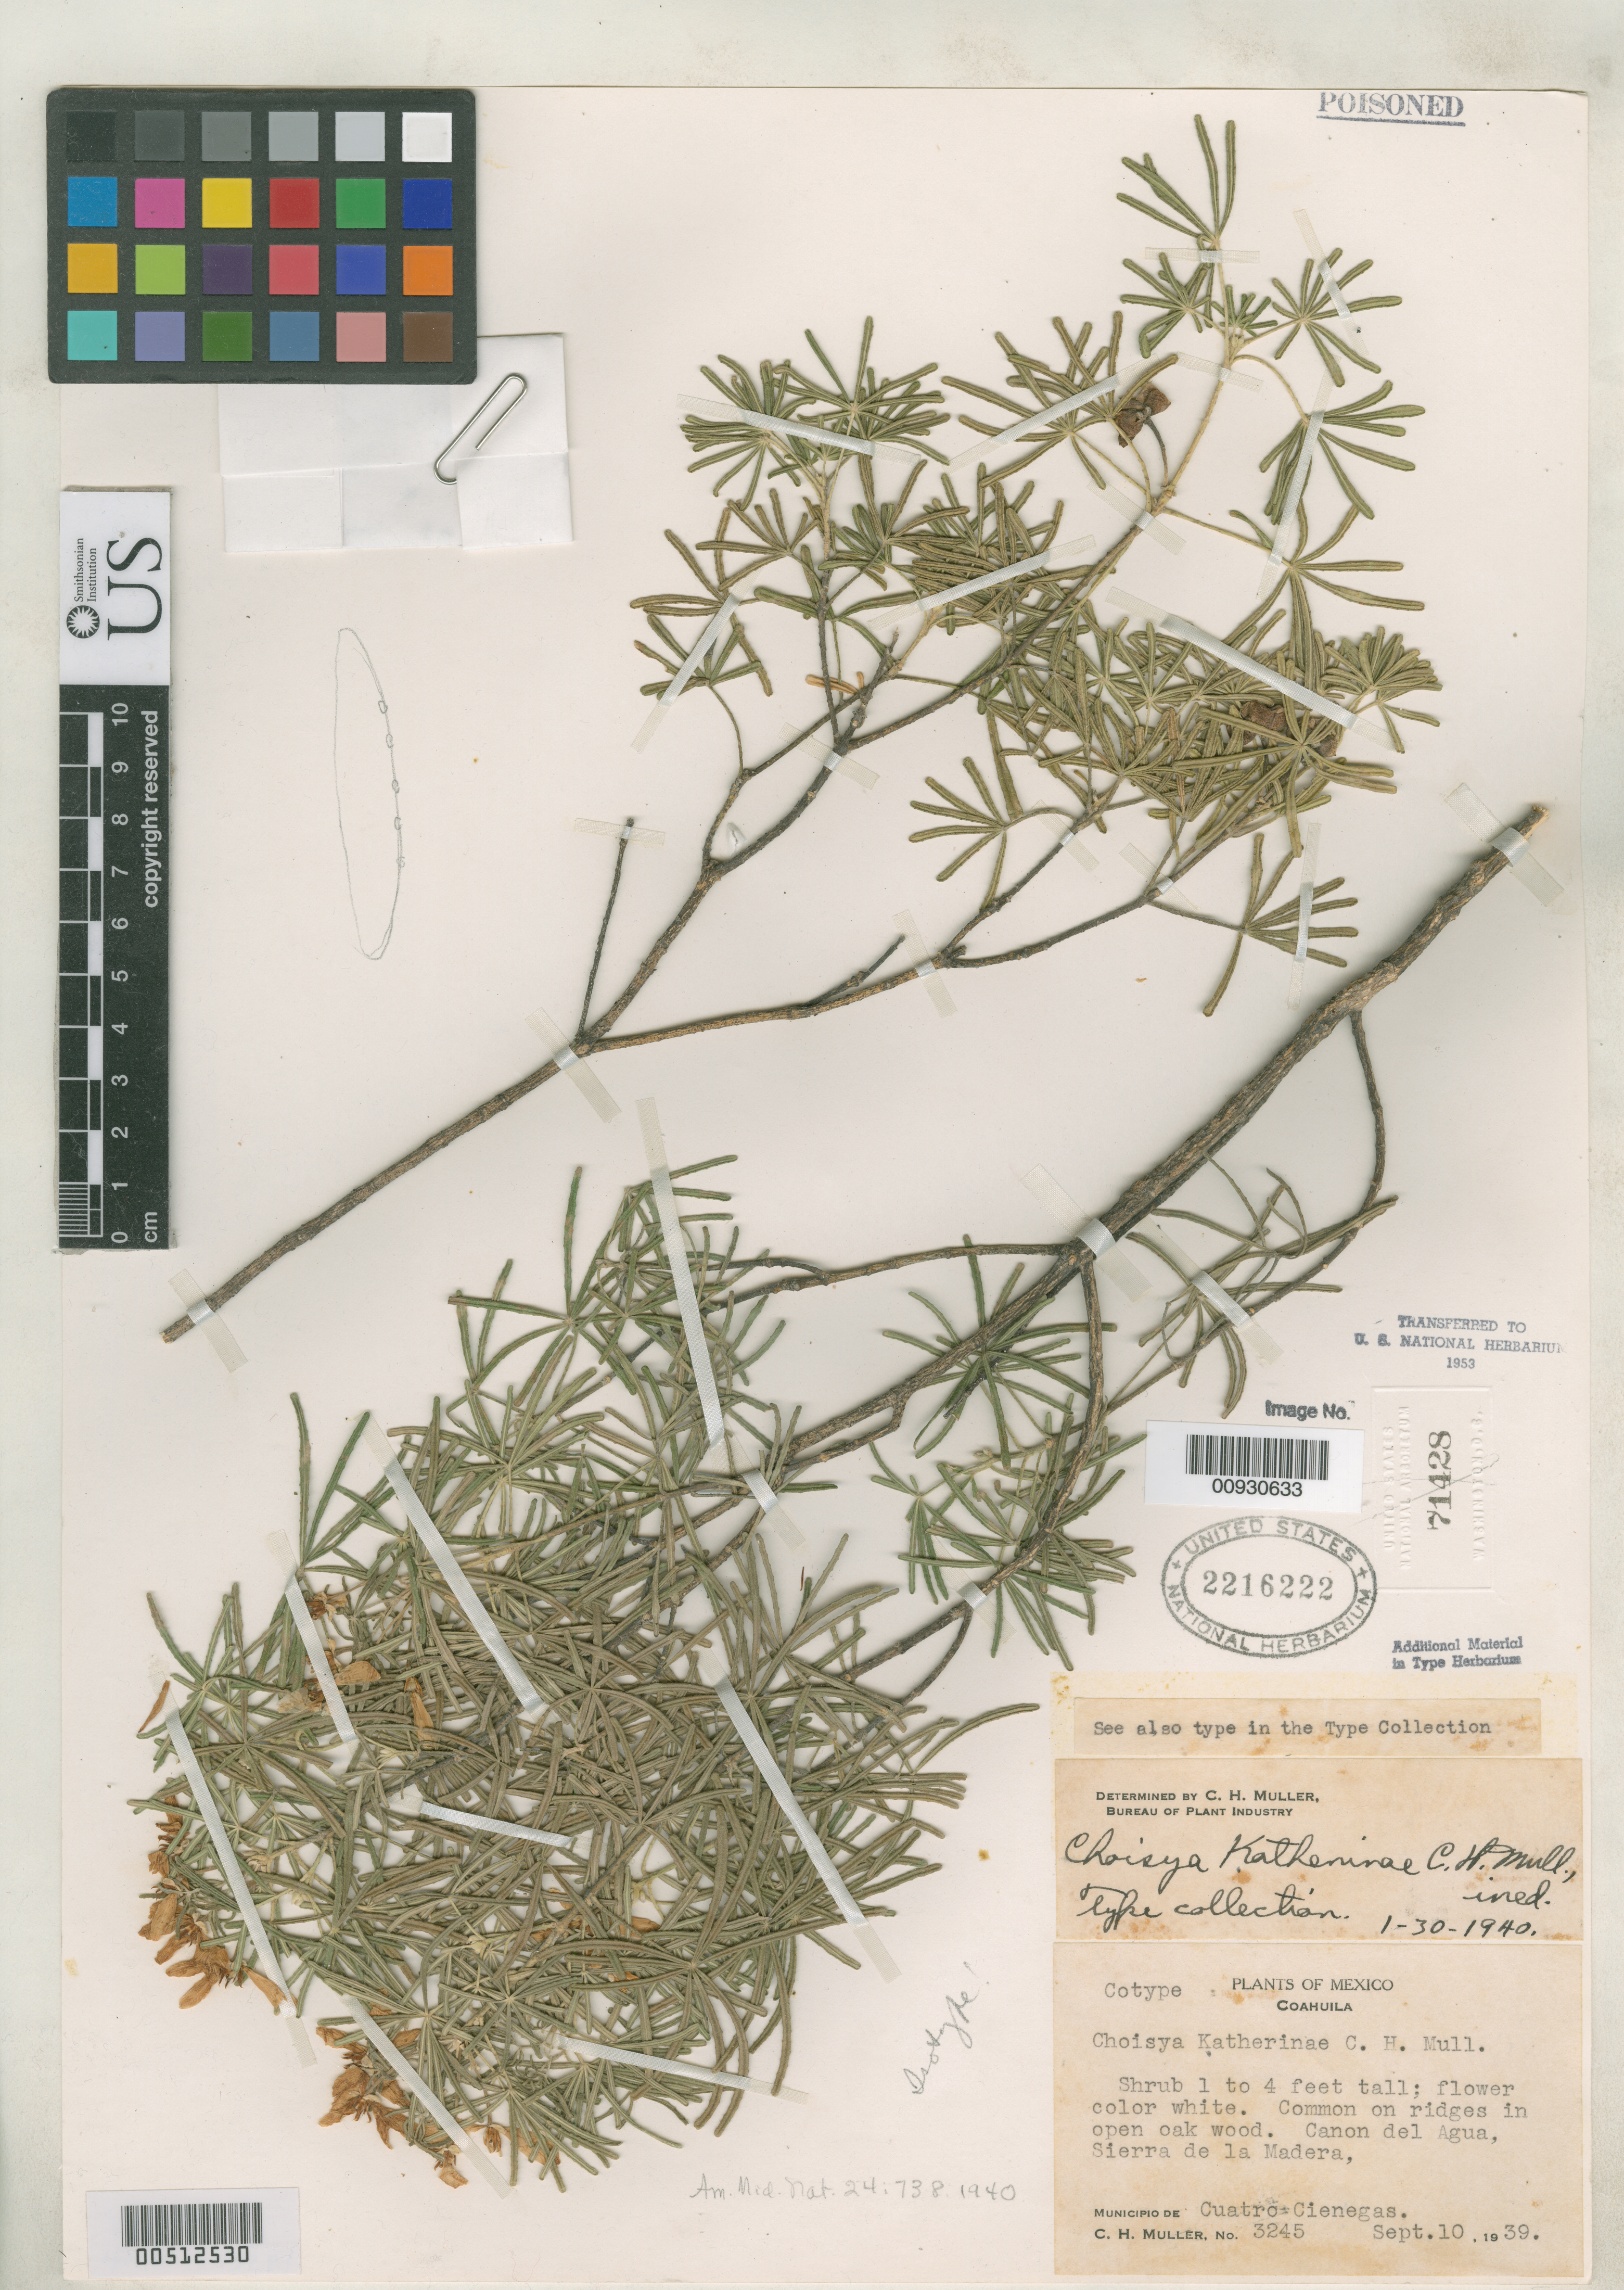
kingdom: Plantae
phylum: Tracheophyta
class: Magnoliopsida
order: Sapindales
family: Rutaceae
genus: Choisya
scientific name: Choisya katherinae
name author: C.H. Mull.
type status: Isotype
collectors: C. H. Muller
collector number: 3245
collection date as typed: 10 Sep 1939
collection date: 1939-09-10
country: Mexico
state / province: Coahuila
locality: Cuatro Cienagas. Canon del Agua, Sierra de la Madeira.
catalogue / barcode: US 2216222